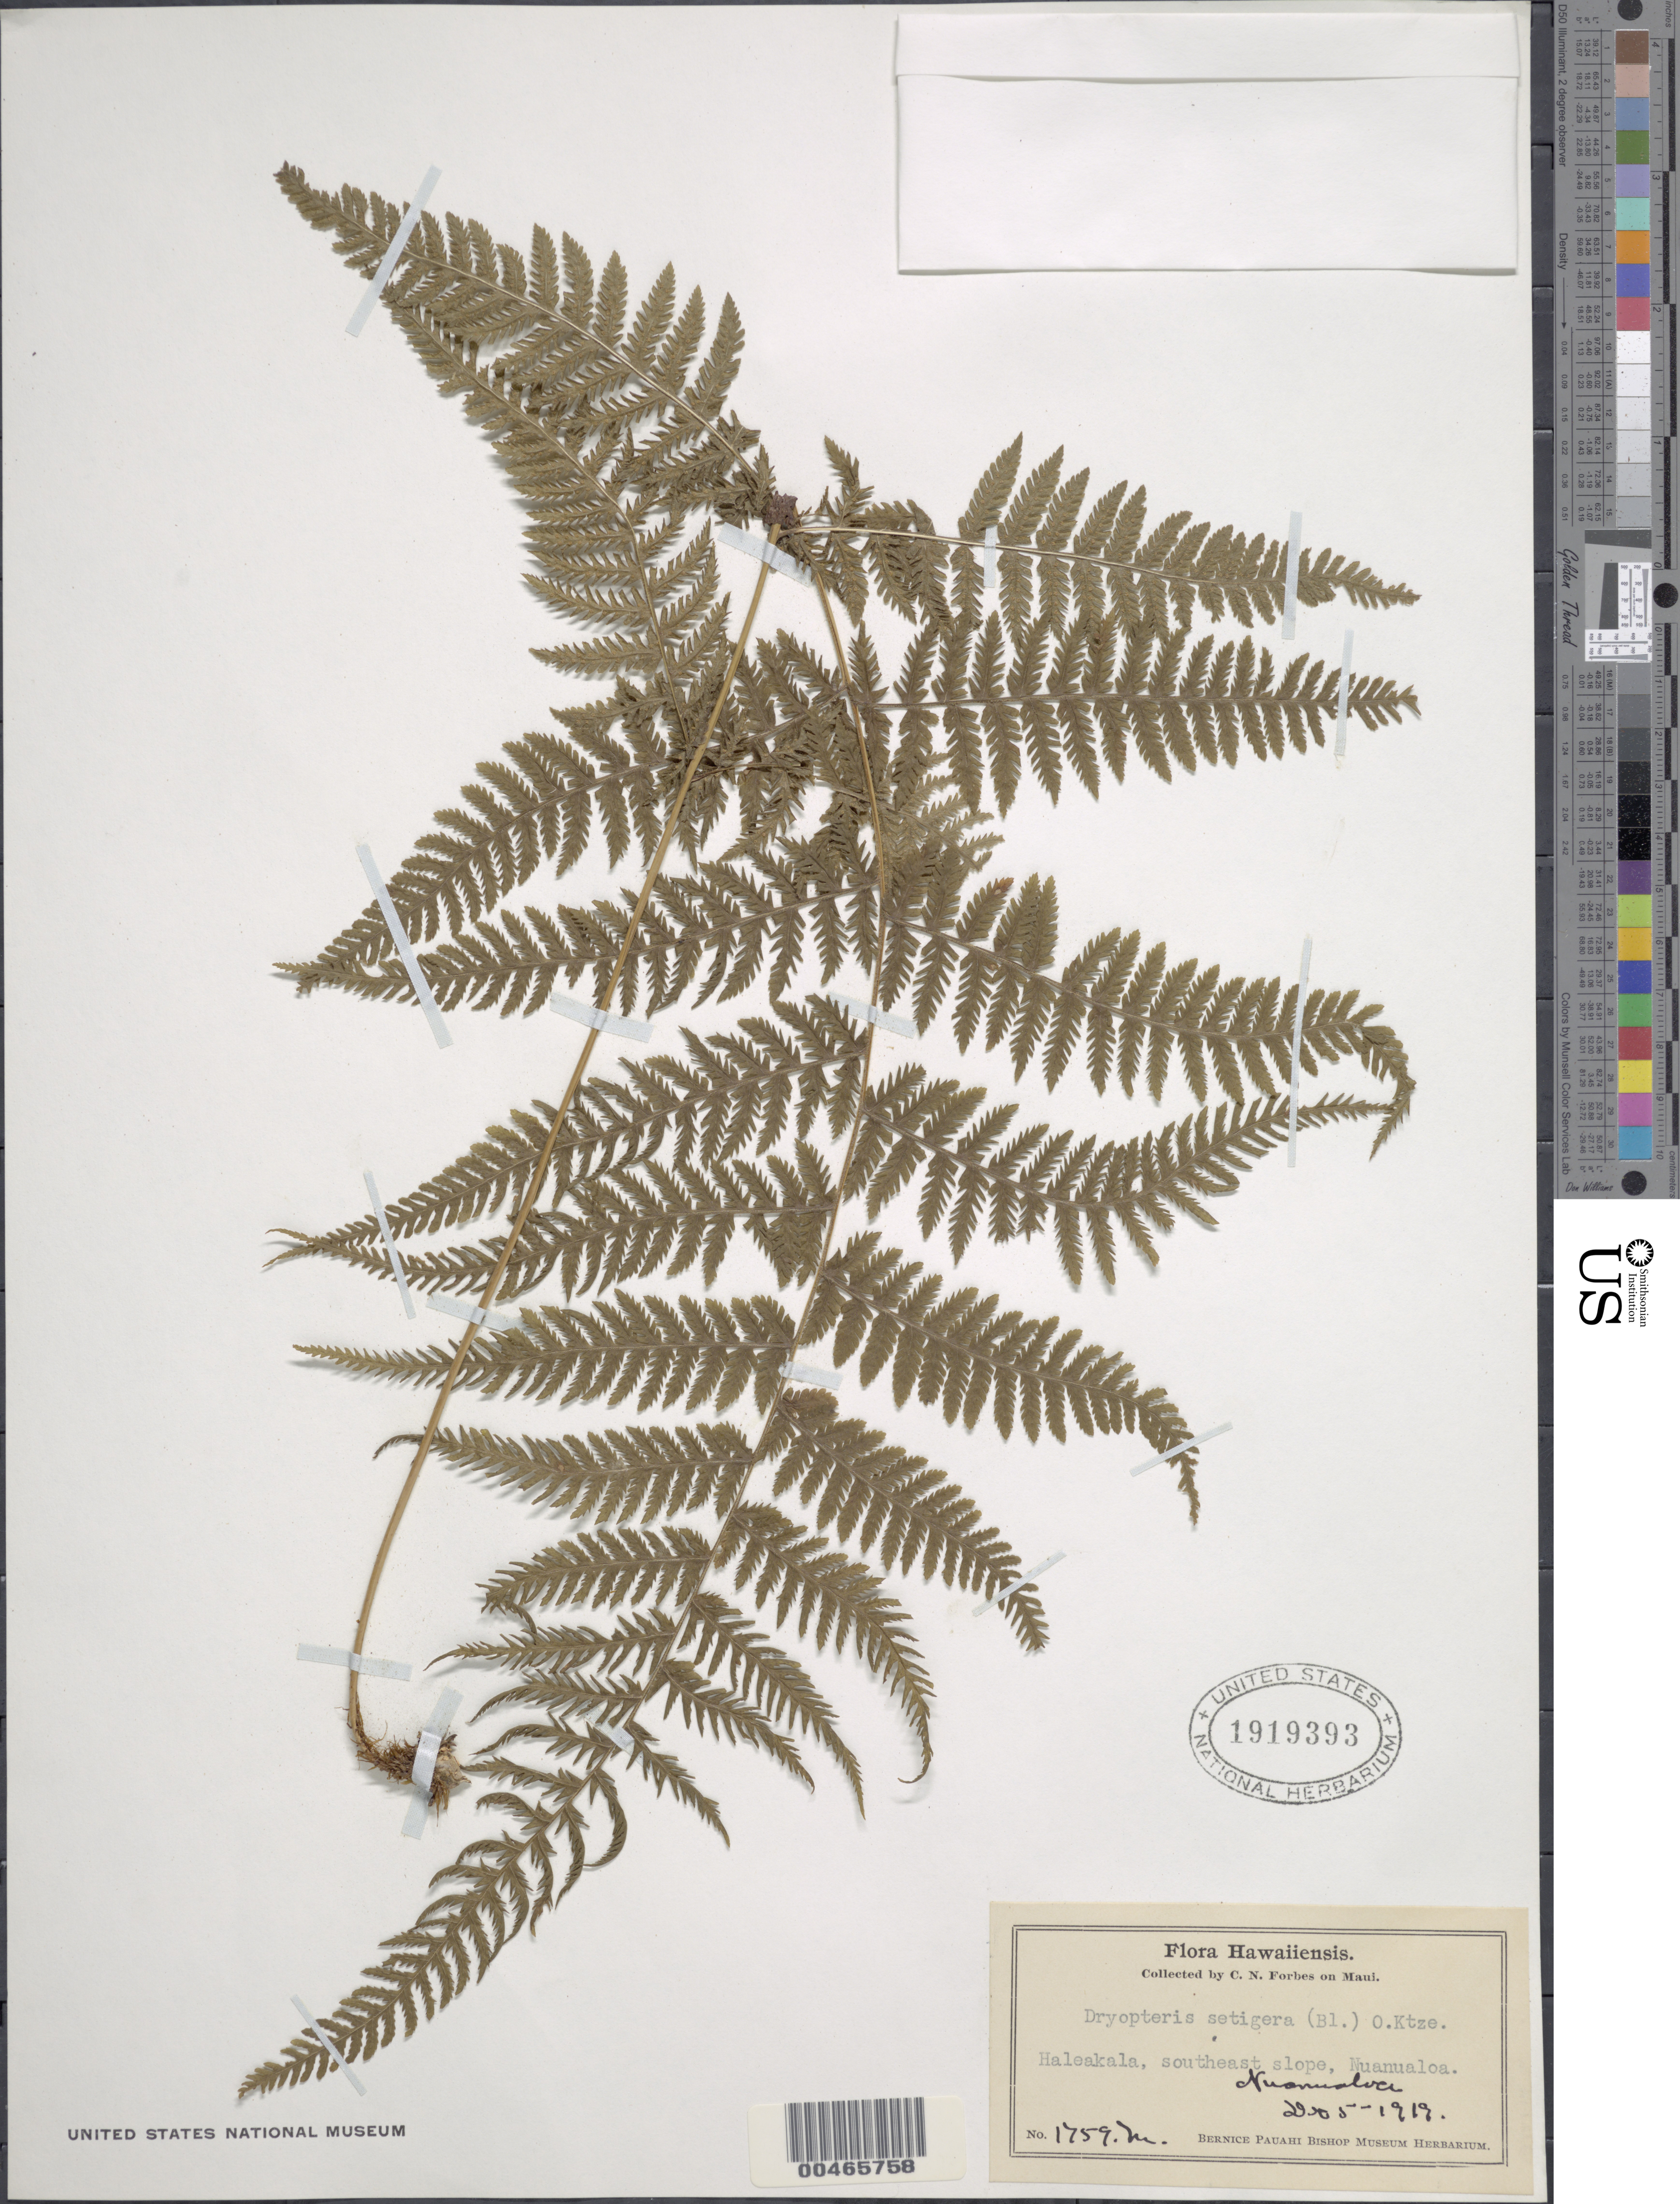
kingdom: Plantae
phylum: Tracheophyta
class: Polypodiopsida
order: Polypodiales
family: Thelypteridaceae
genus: Macrothelypteris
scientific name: Macrothelypteris torresiana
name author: (Gaudich.) Ching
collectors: C. N. Forbes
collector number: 1759.M.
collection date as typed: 5 Dec 1919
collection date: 1919-12-05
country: United States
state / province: Hawaii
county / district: Maui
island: Maui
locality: Haleakala, SE slope, Nuanualoa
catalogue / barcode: US 1919393